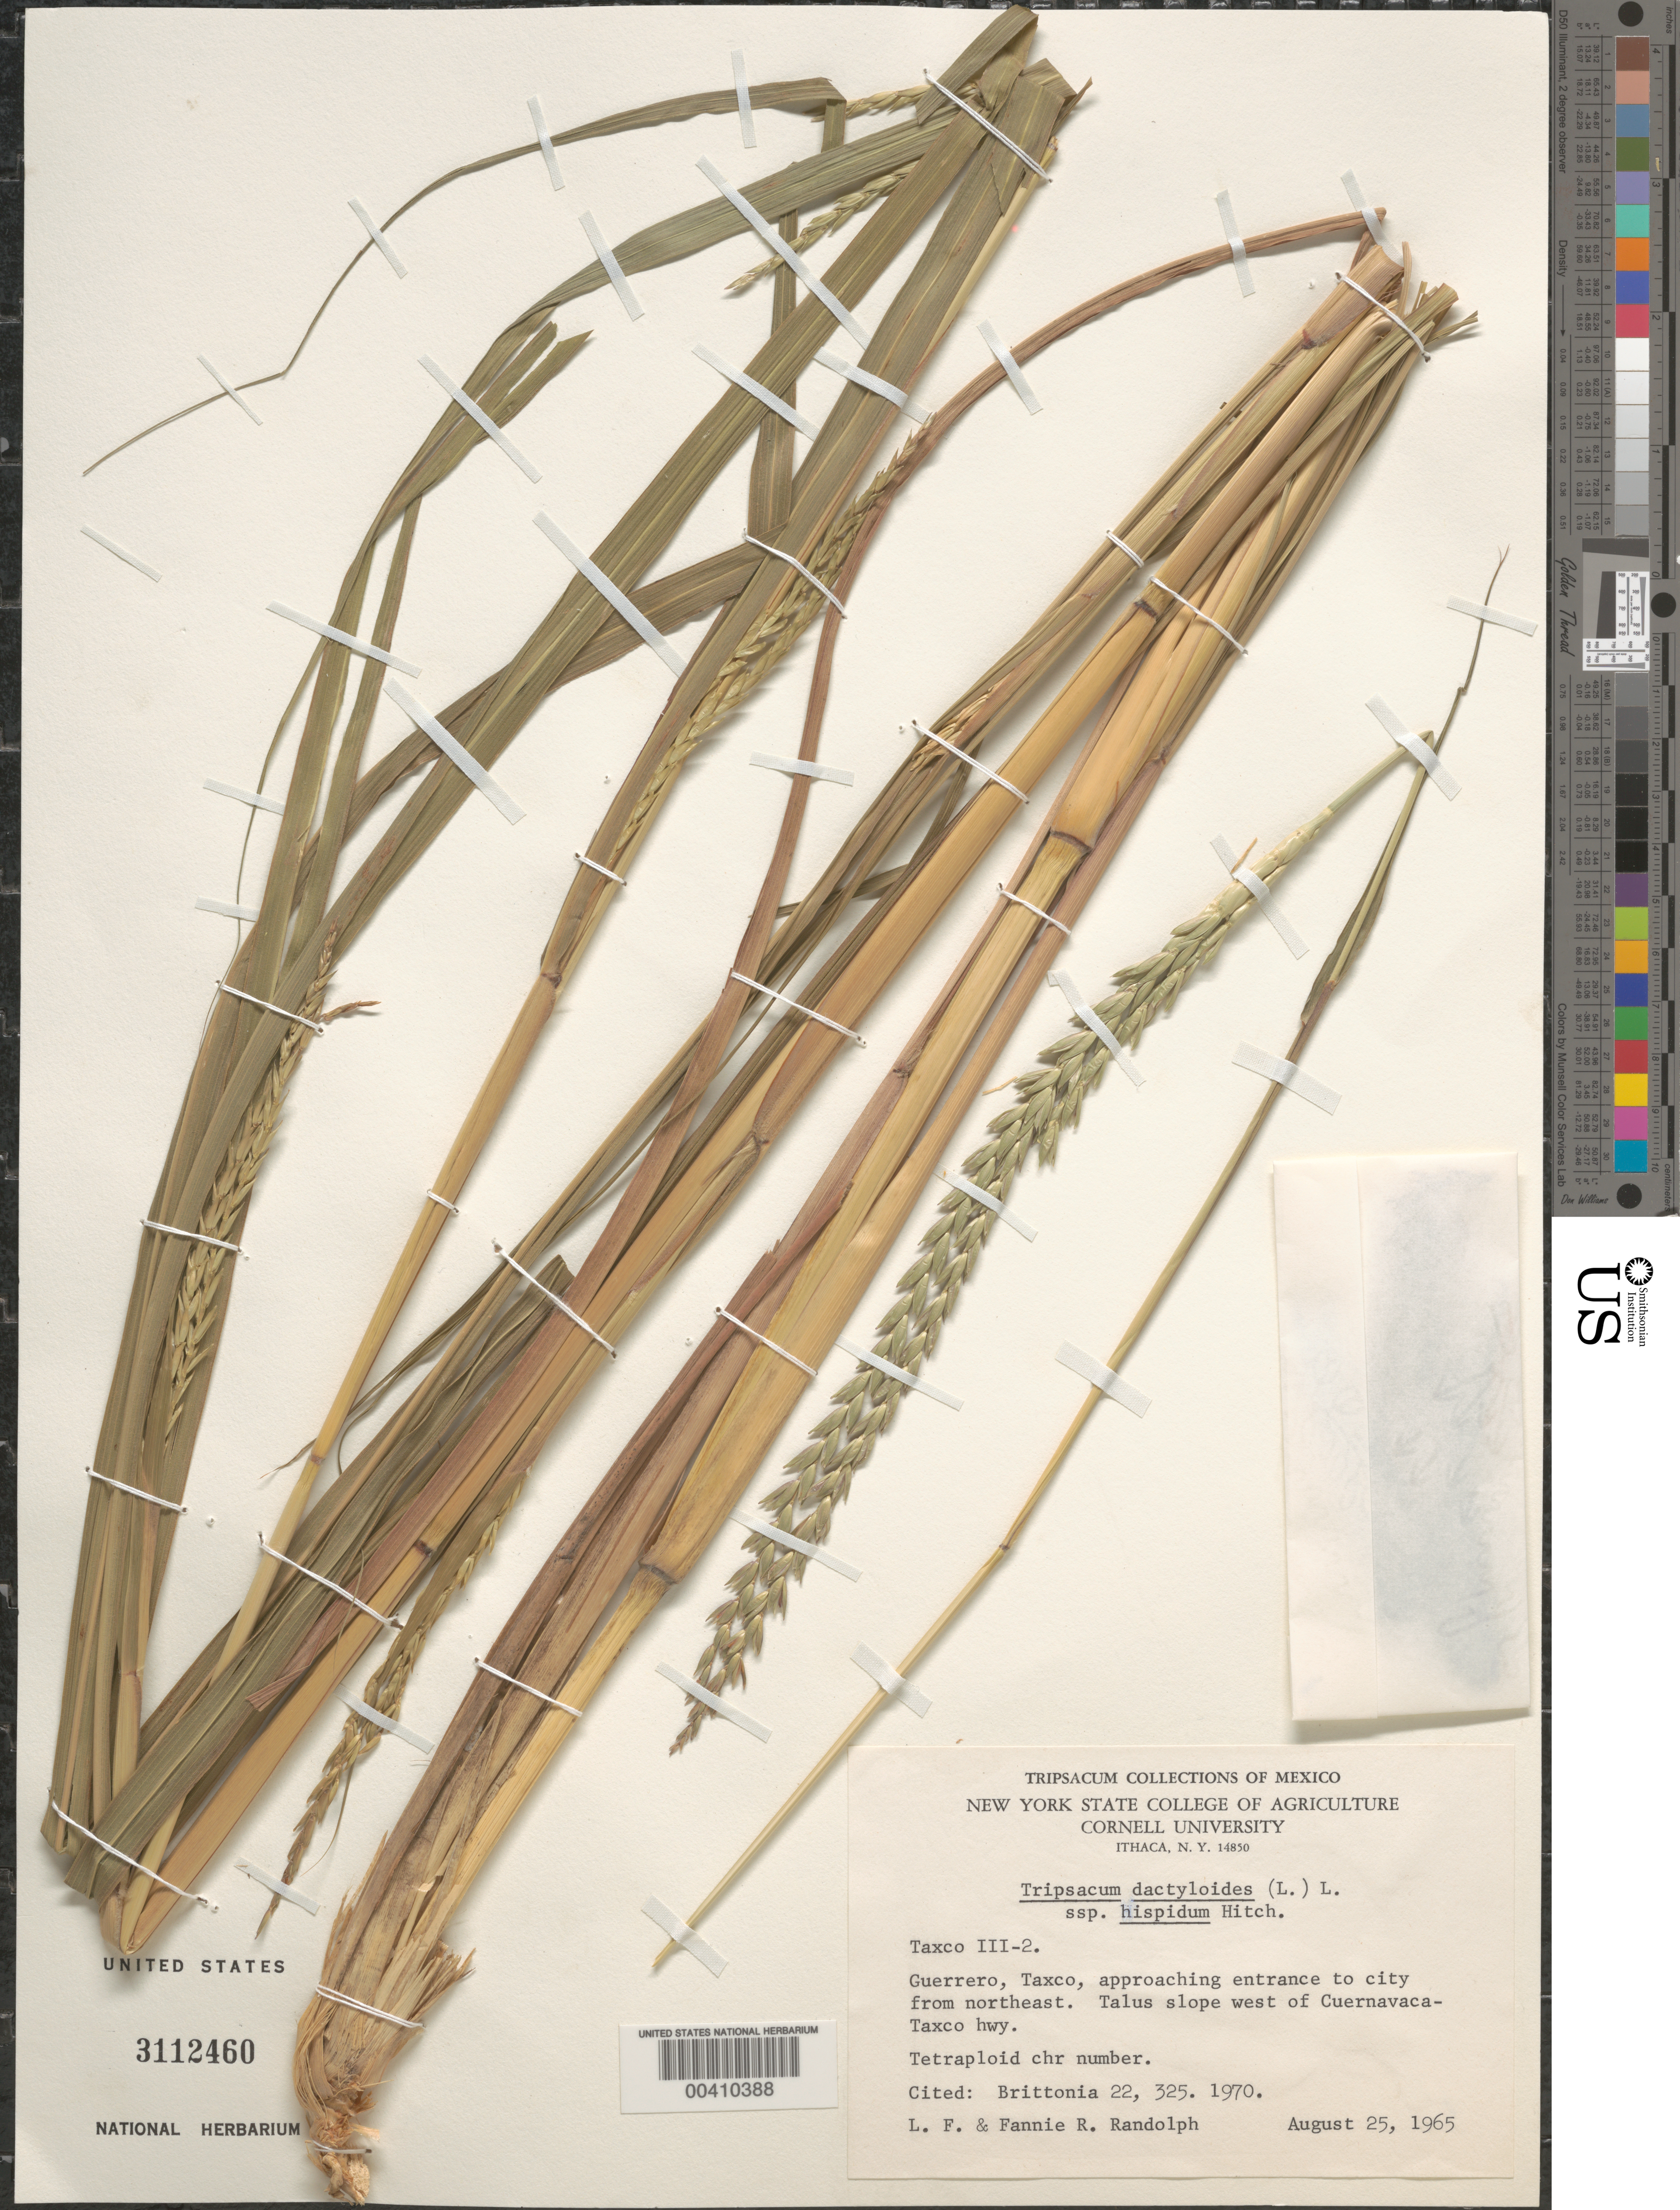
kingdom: Plantae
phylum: Tracheophyta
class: Liliopsida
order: Poales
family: Poaceae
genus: Tripsacum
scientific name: Tripsacum dactyloides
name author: (L.) L.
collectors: L. F. Randolph & F. Randolph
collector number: III-2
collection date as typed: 25 Aug 1965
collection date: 1965-08-25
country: Mexico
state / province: Guerrero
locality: Taxco, approaching entrance to city from NE, W of Cuernavaca - Taxco Hwy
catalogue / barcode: US 3112460